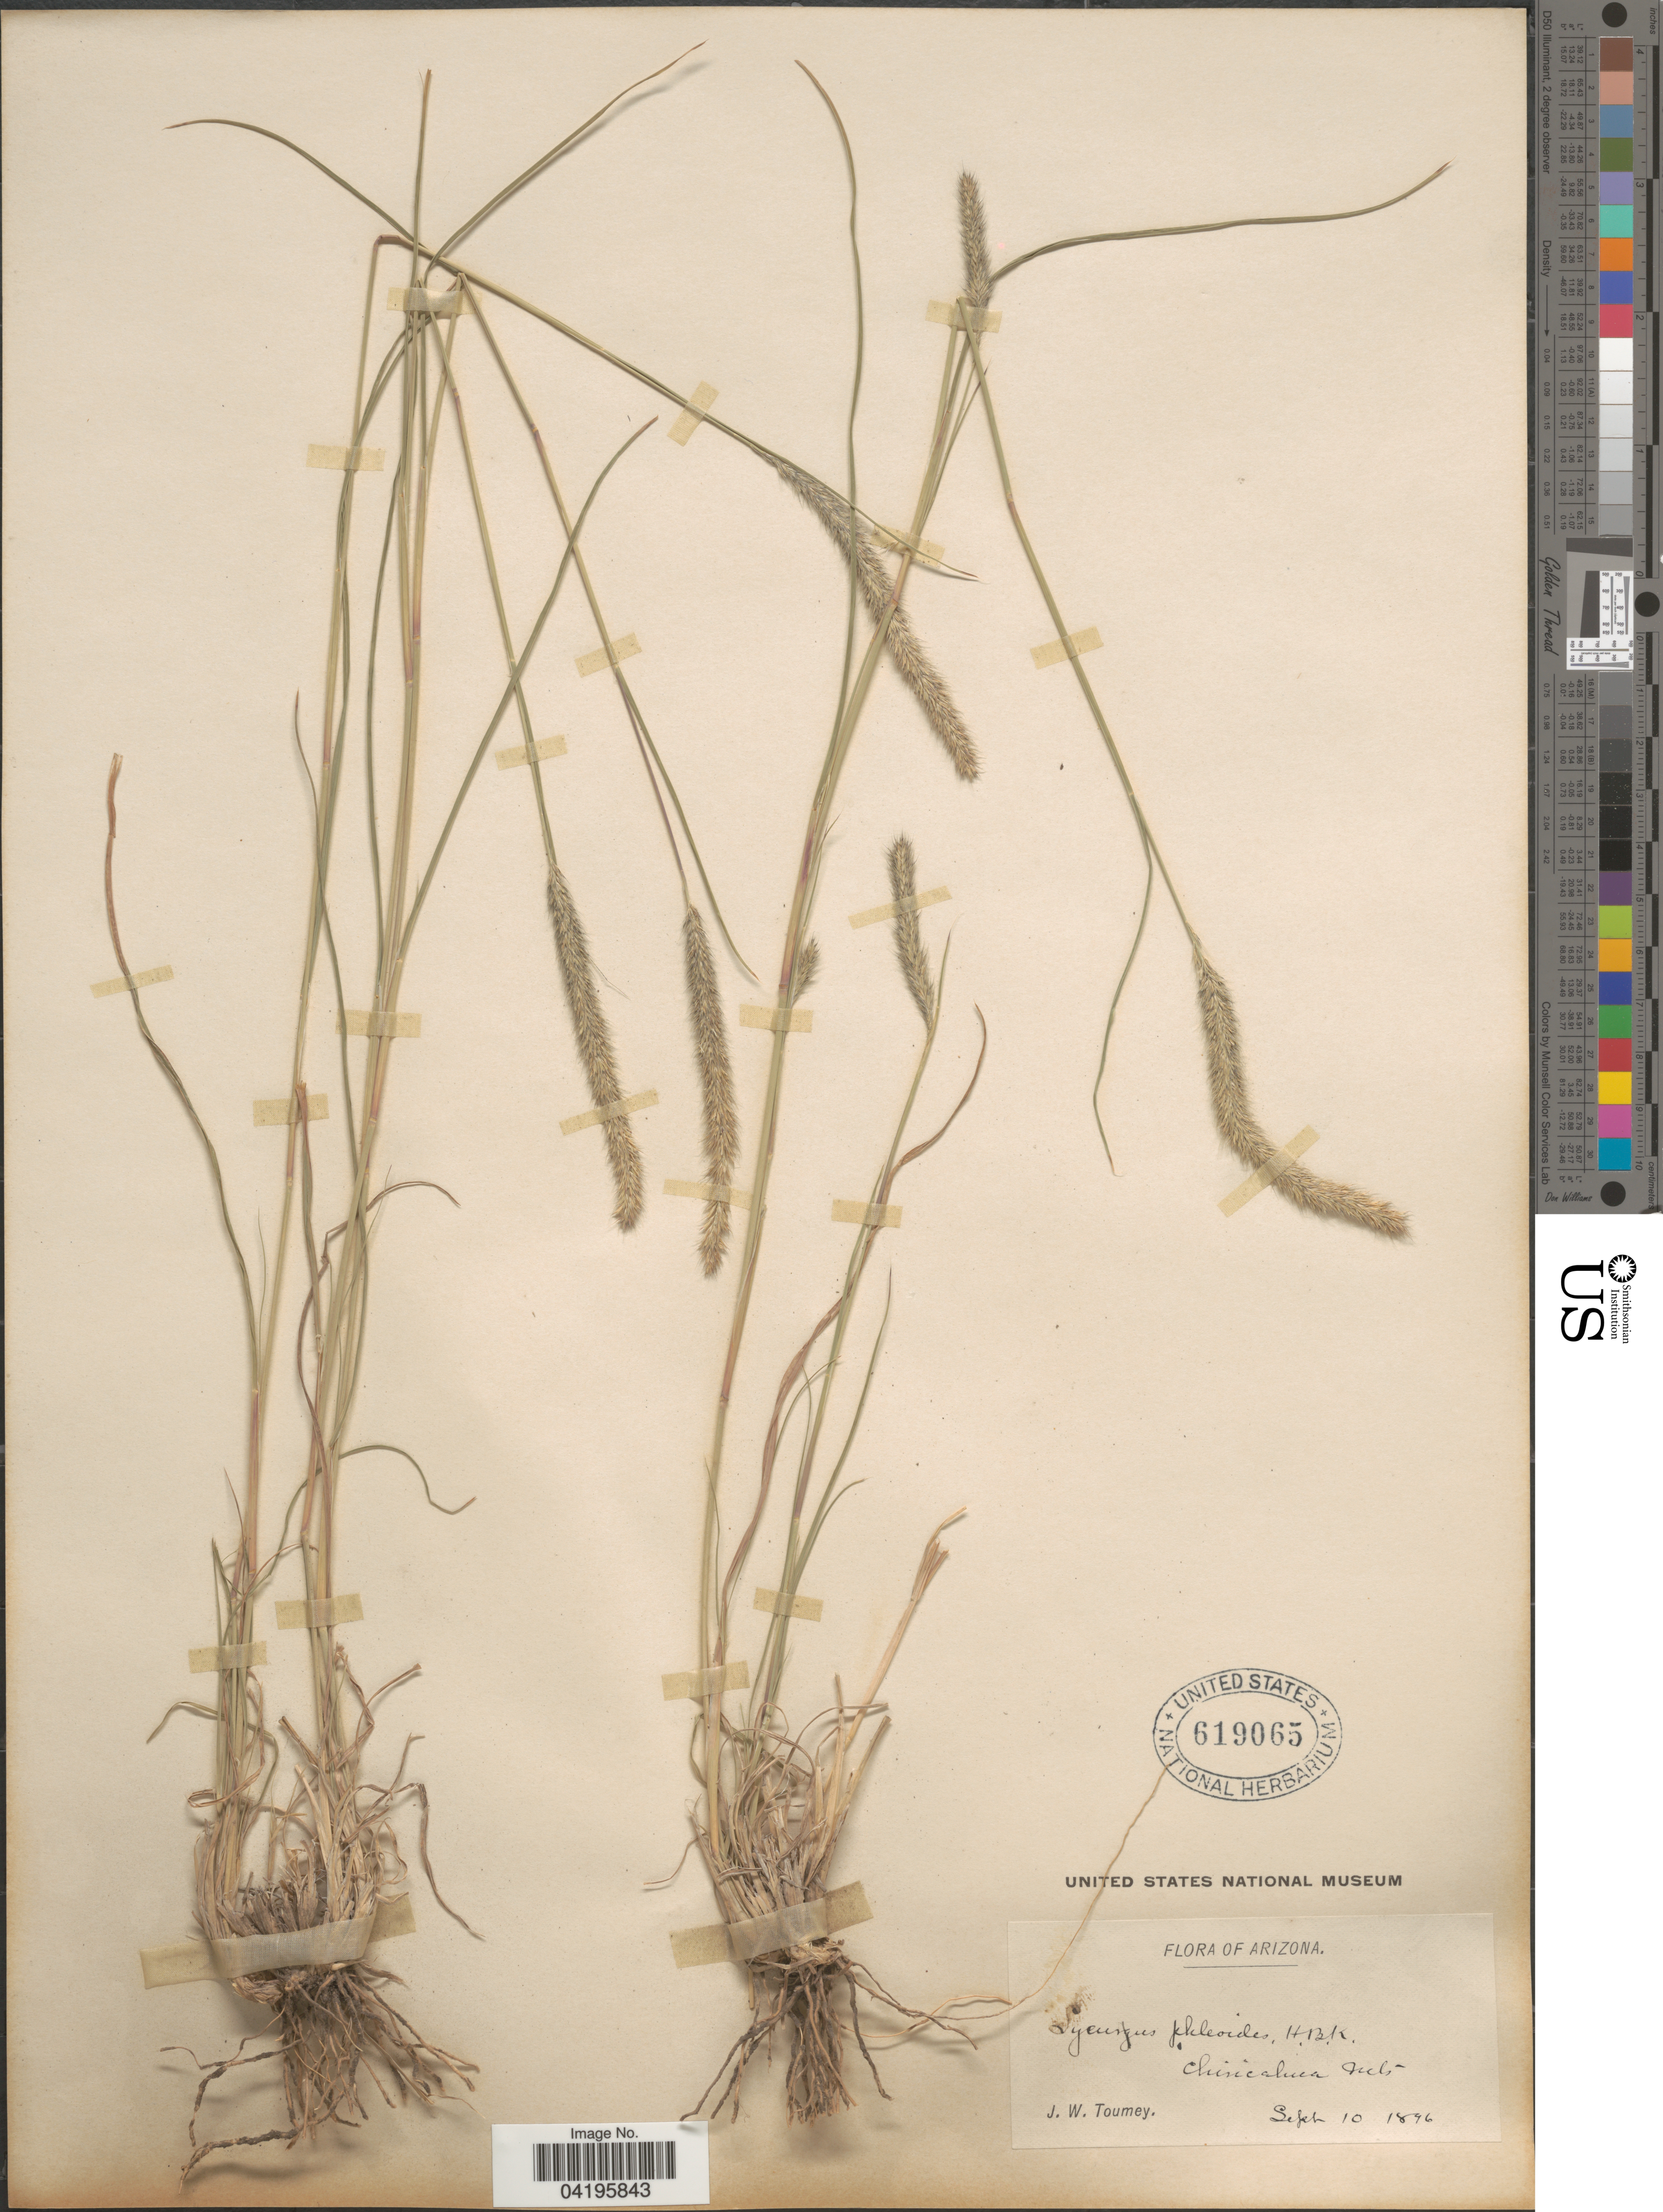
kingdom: Plantae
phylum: Tracheophyta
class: Liliopsida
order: Poales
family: Poaceae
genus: Muhlenbergia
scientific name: Muhlenbergia phleoides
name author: (Kunth) Columbus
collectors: J. W. Toumey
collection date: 1896-09-10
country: United States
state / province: Arizona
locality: Chiricahua Mts.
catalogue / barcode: US 619065